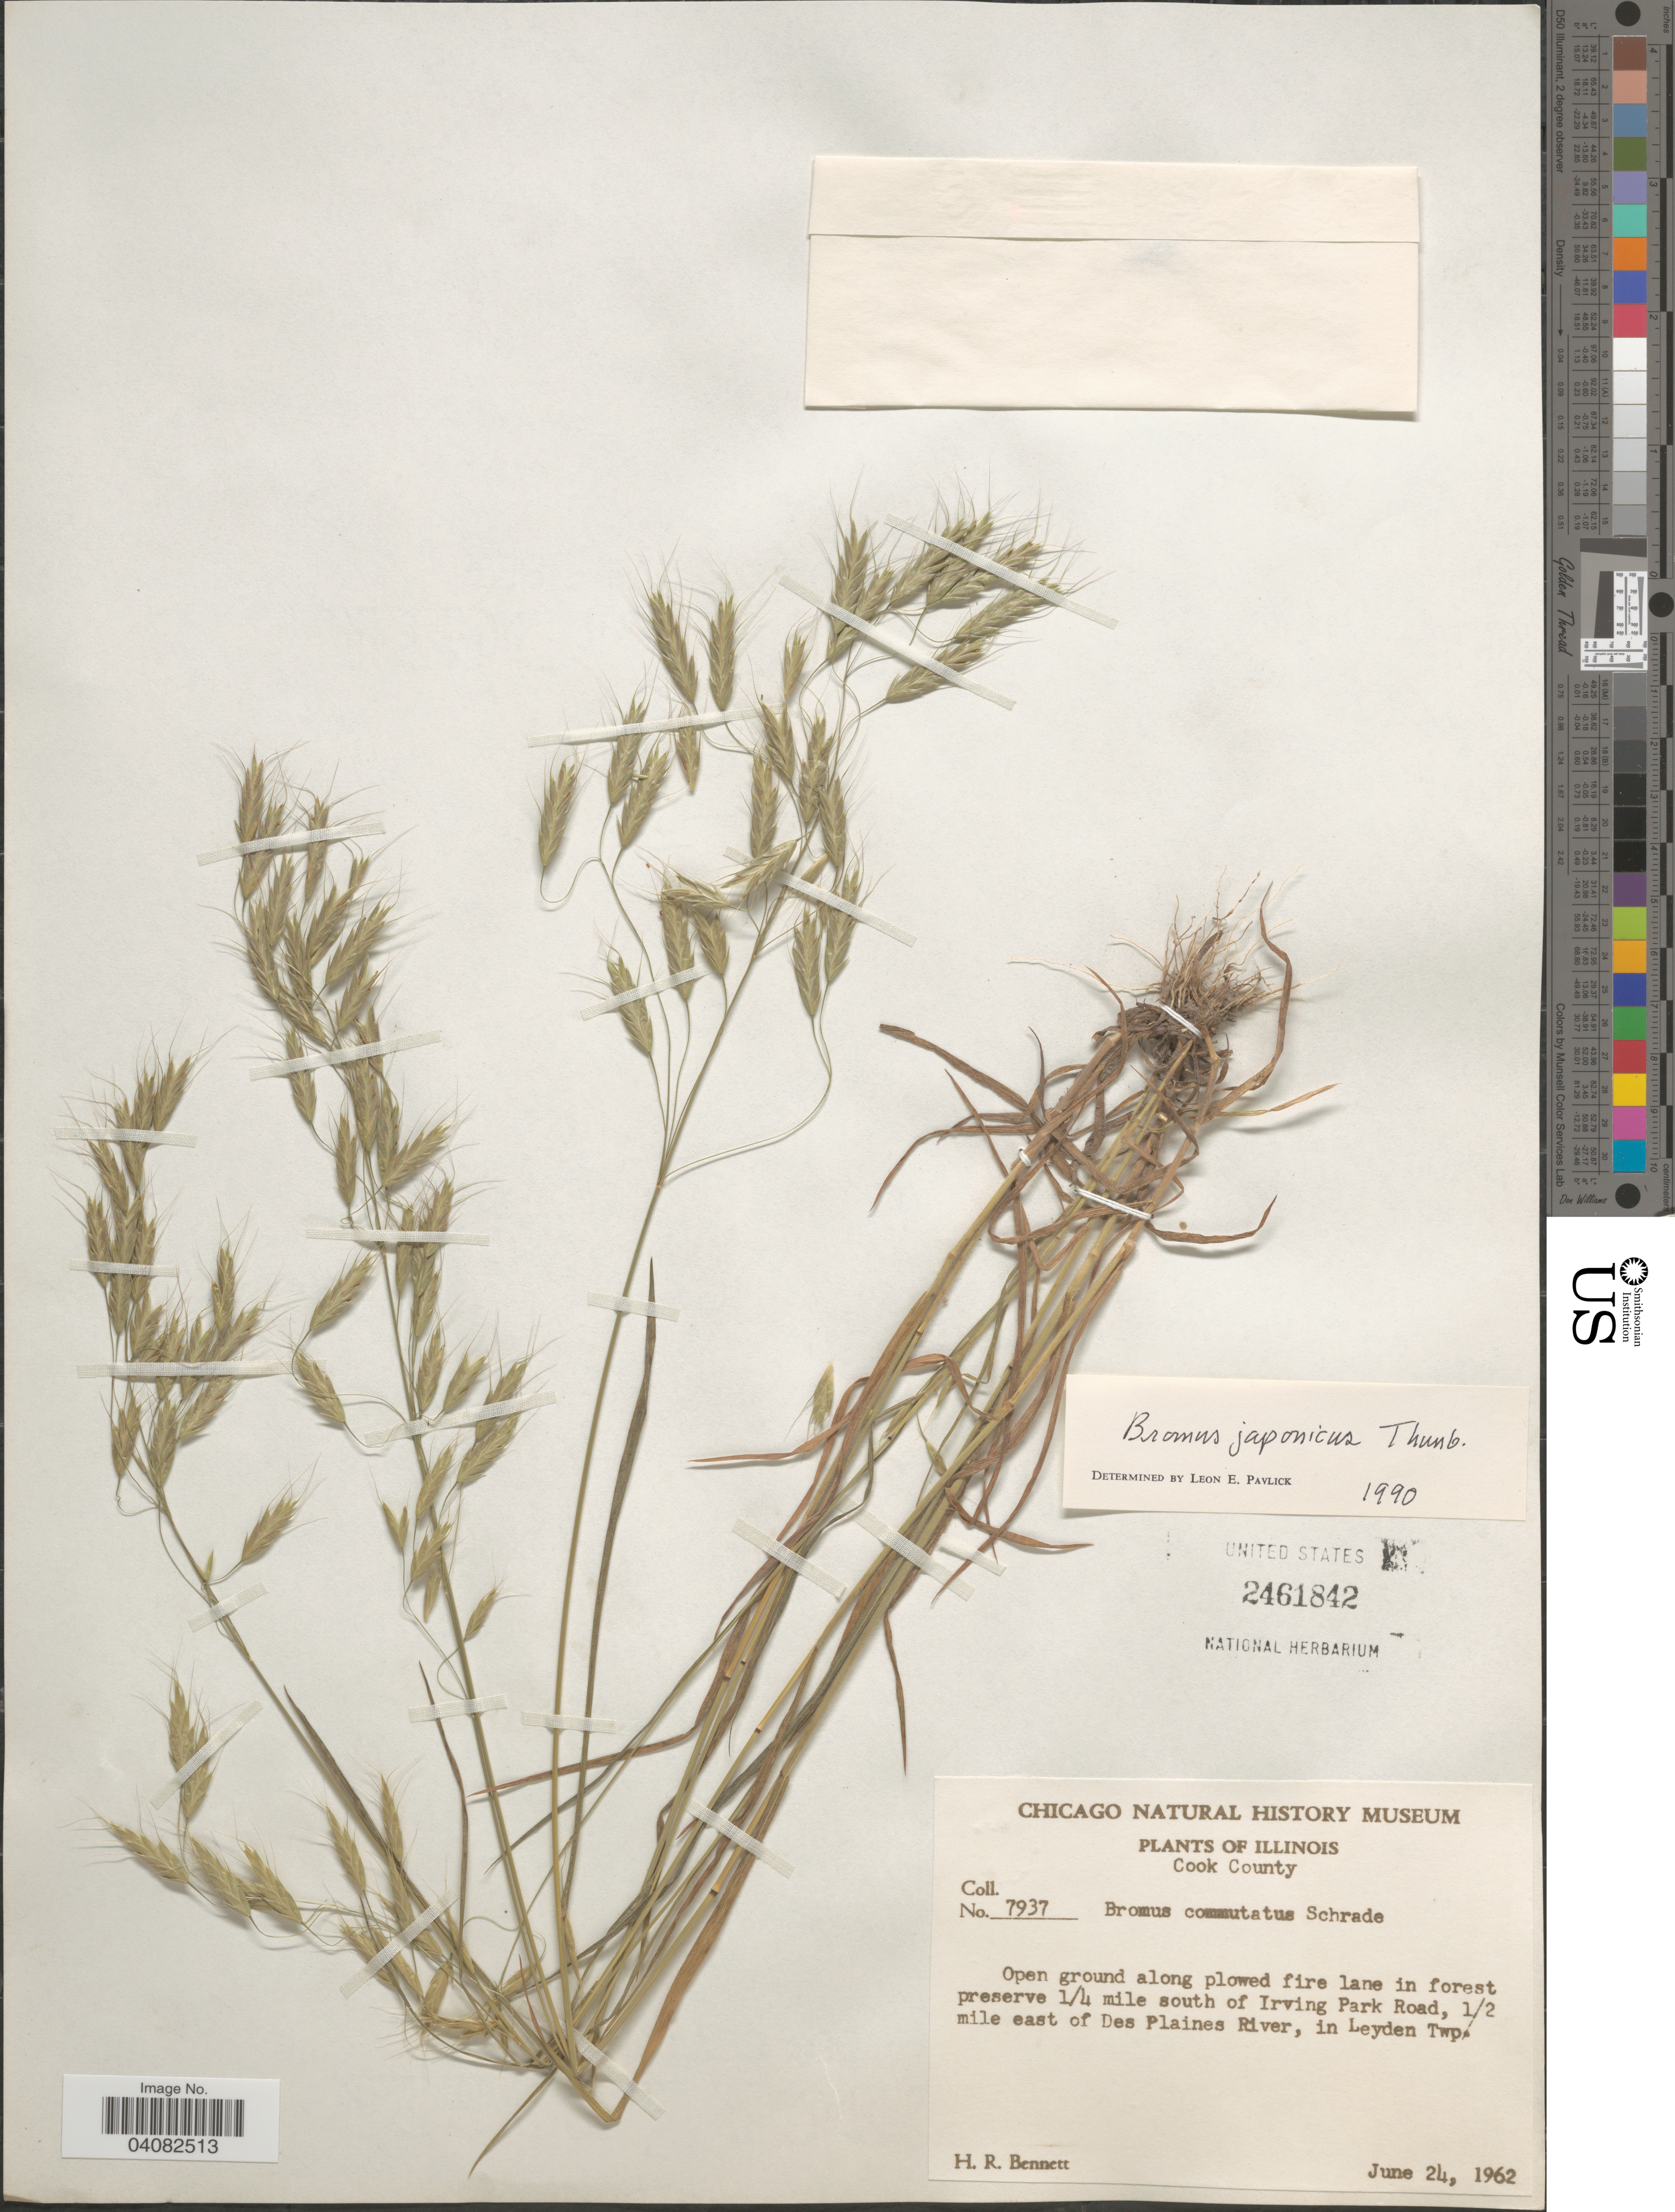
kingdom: Plantae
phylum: Tracheophyta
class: Liliopsida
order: Poales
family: Poaceae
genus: Bromus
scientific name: Bromus intermedius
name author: Gussone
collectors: H. R. Bennett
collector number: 7937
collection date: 1962-06-24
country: United States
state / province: Illinois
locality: Cook County. Open ground along plowed fire lane in forest preserve ¼ mile south of Irving Park Road, ½ mile east of Des Plaines River, in Leyden Twp.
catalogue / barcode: US 2461842